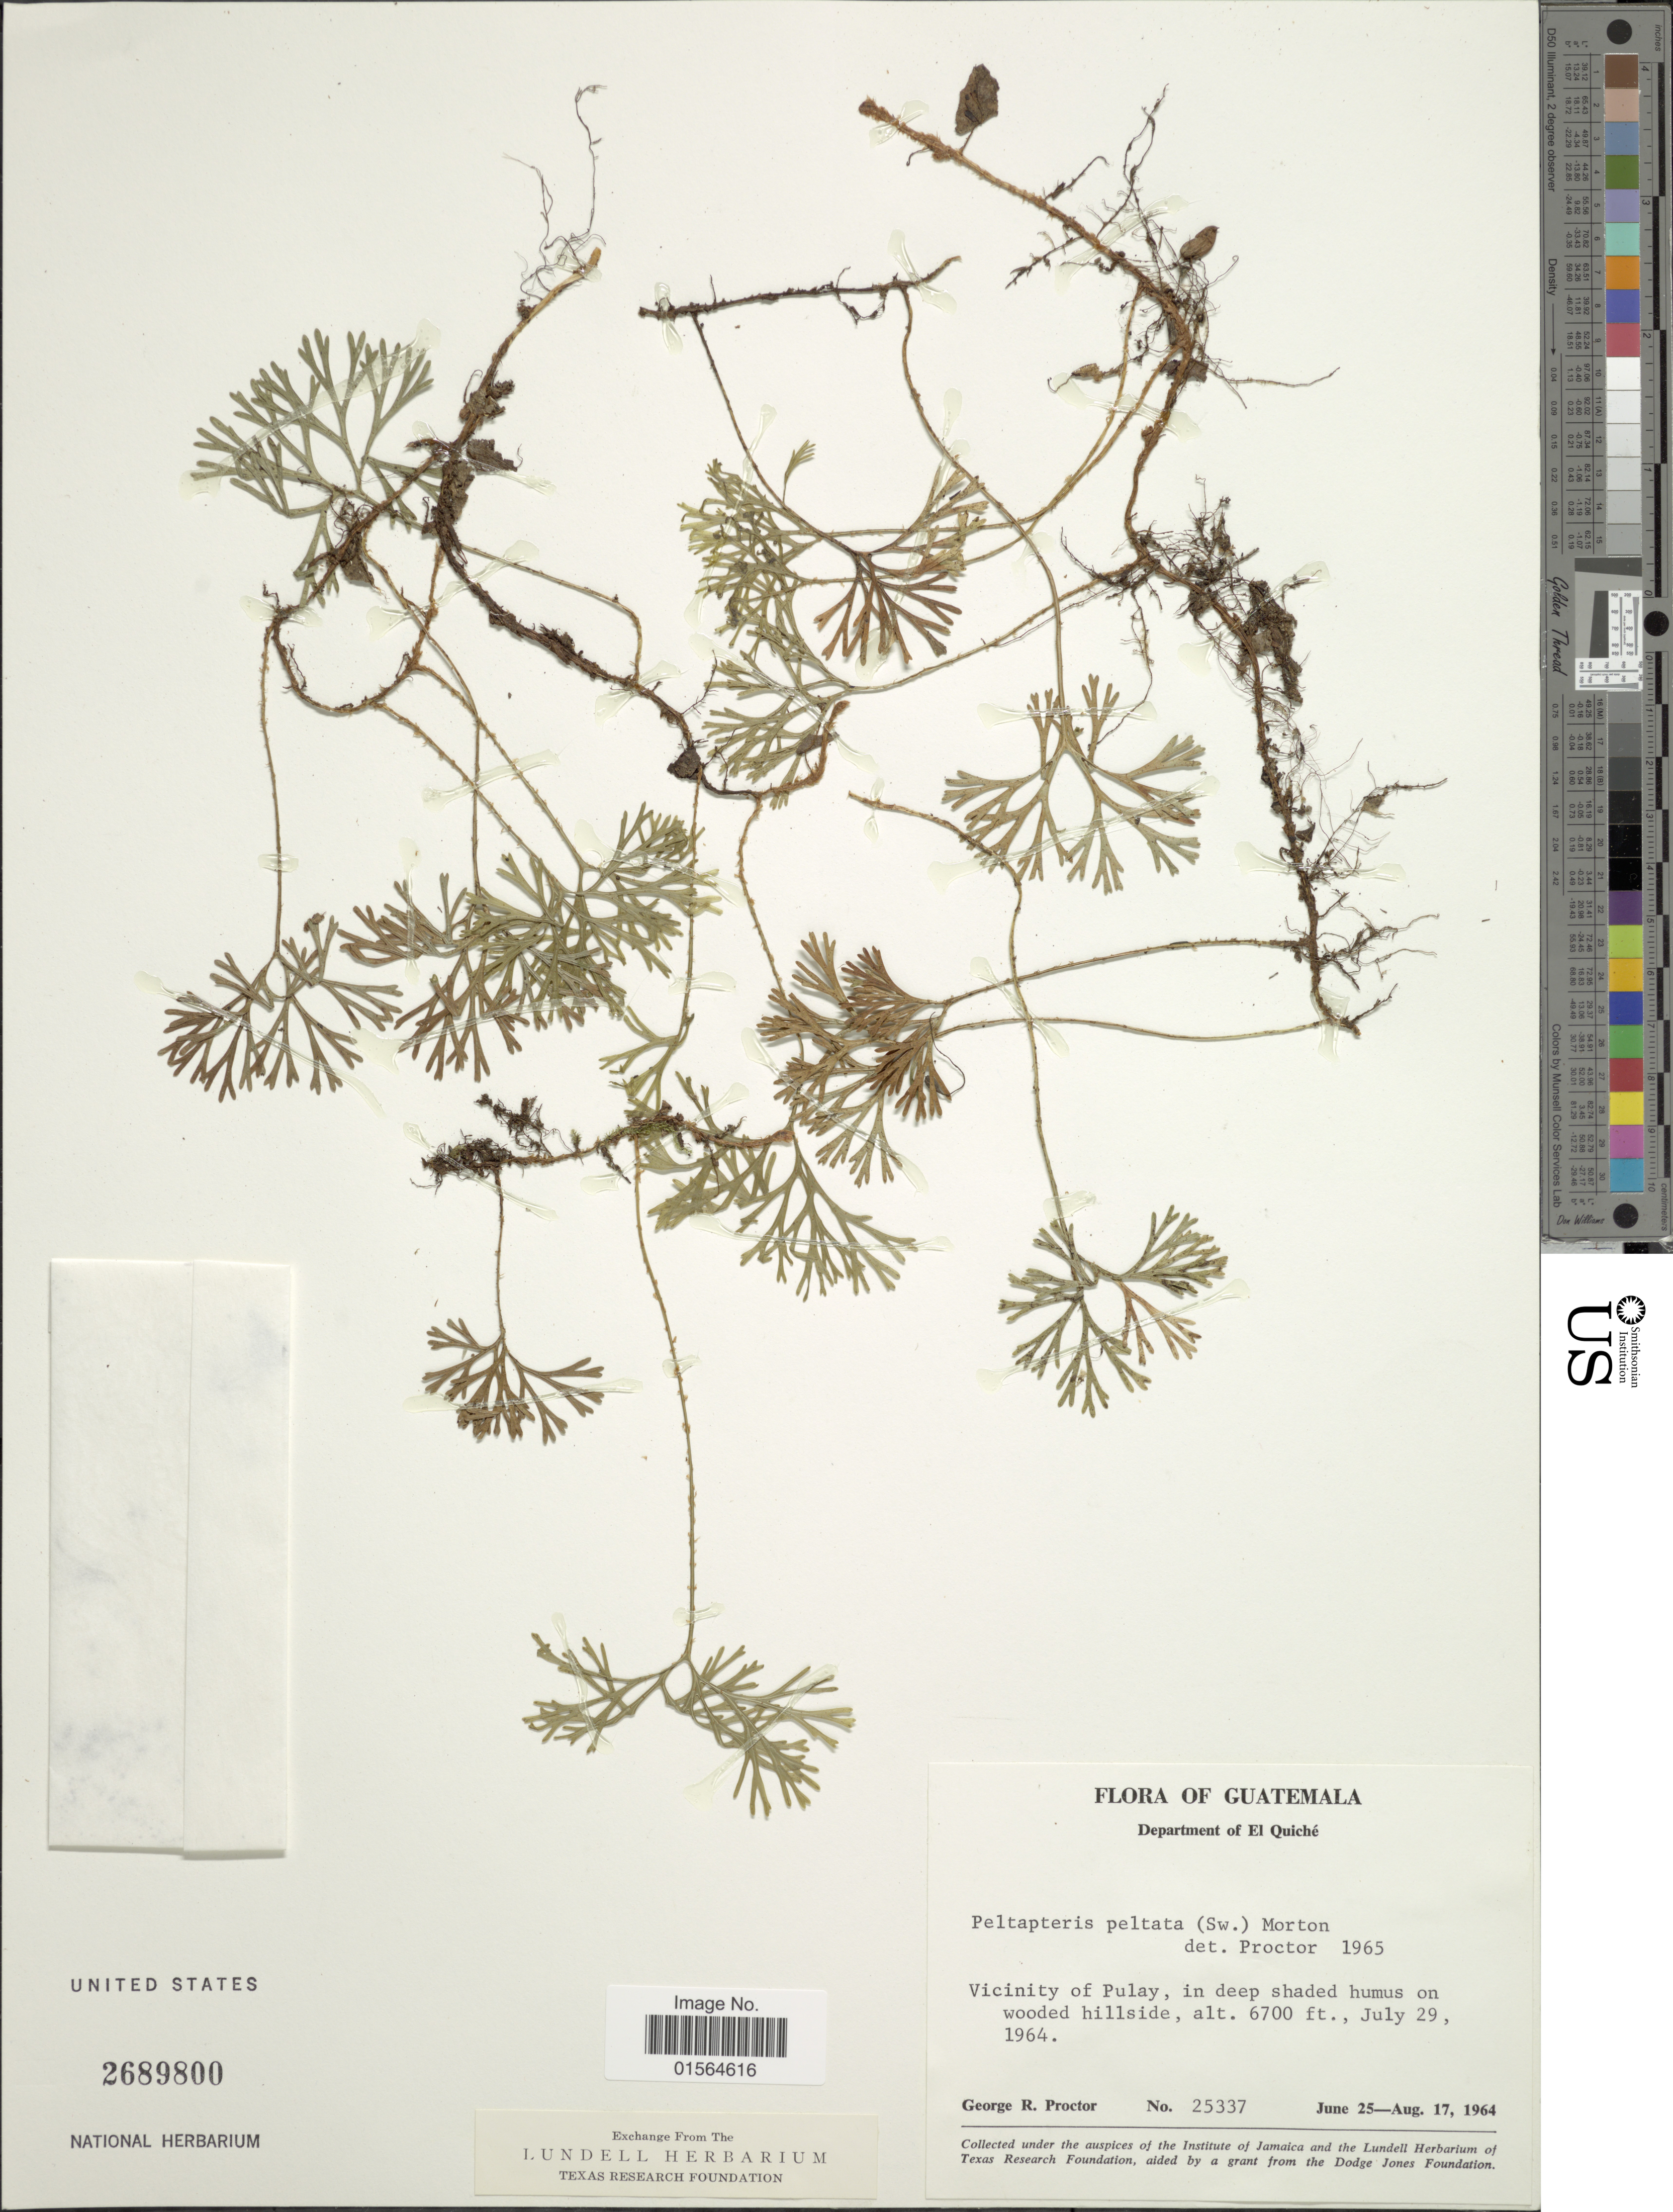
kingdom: Plantae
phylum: Tracheophyta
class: Polypodiopsida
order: Polypodiales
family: Dryopteridaceae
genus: Elaphoglossum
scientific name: Elaphoglossum peltatum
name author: (Sw.) Urb.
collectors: G. R. Proctor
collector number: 25337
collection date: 1964-06-25/1964-08-17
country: Guatemala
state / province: El Quiché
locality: Vicinity of Pulay, in deep shaded humus on wooded hillside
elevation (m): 2042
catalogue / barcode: US 2689800